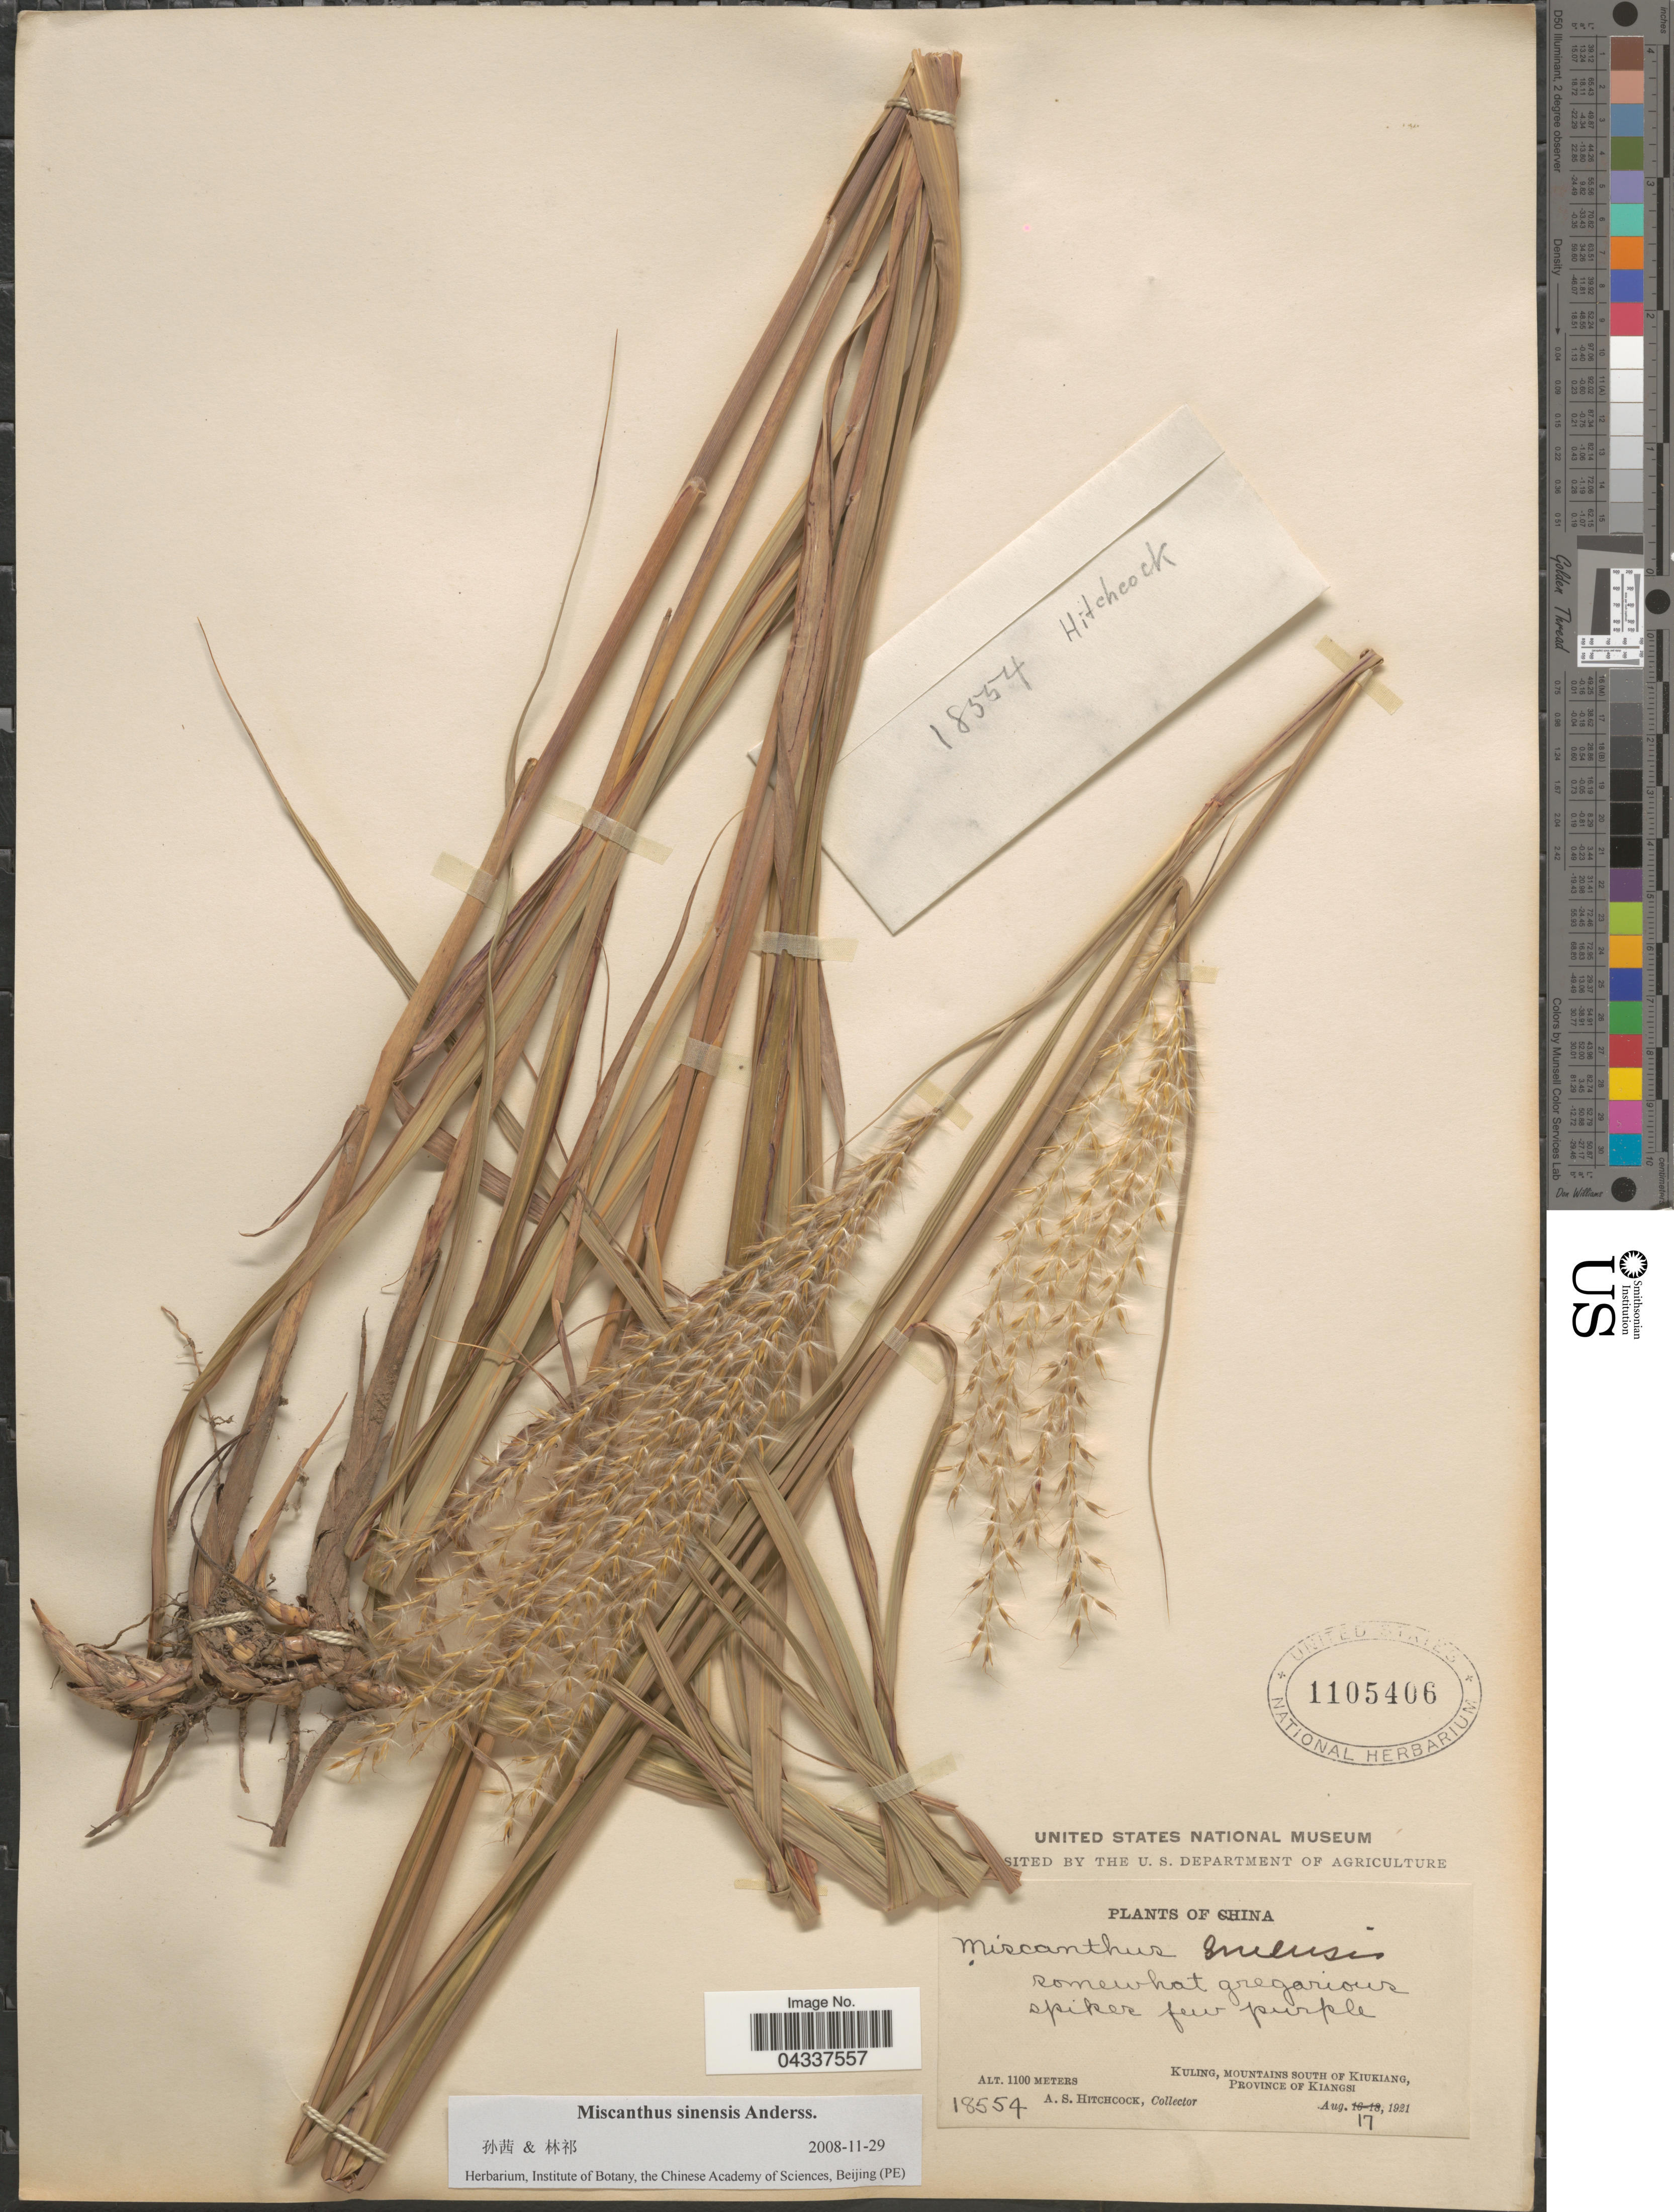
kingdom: Plantae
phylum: Tracheophyta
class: Liliopsida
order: Poales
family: Poaceae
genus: Miscanthus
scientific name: Miscanthus sinensis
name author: Andersson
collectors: A. S. Hitchcock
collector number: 18554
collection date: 1921-08-17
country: China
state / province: Jiangxi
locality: Kuling, Mountains south of Kiukiang, Province of Kiangsi.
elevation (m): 1100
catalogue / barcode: US 1105406